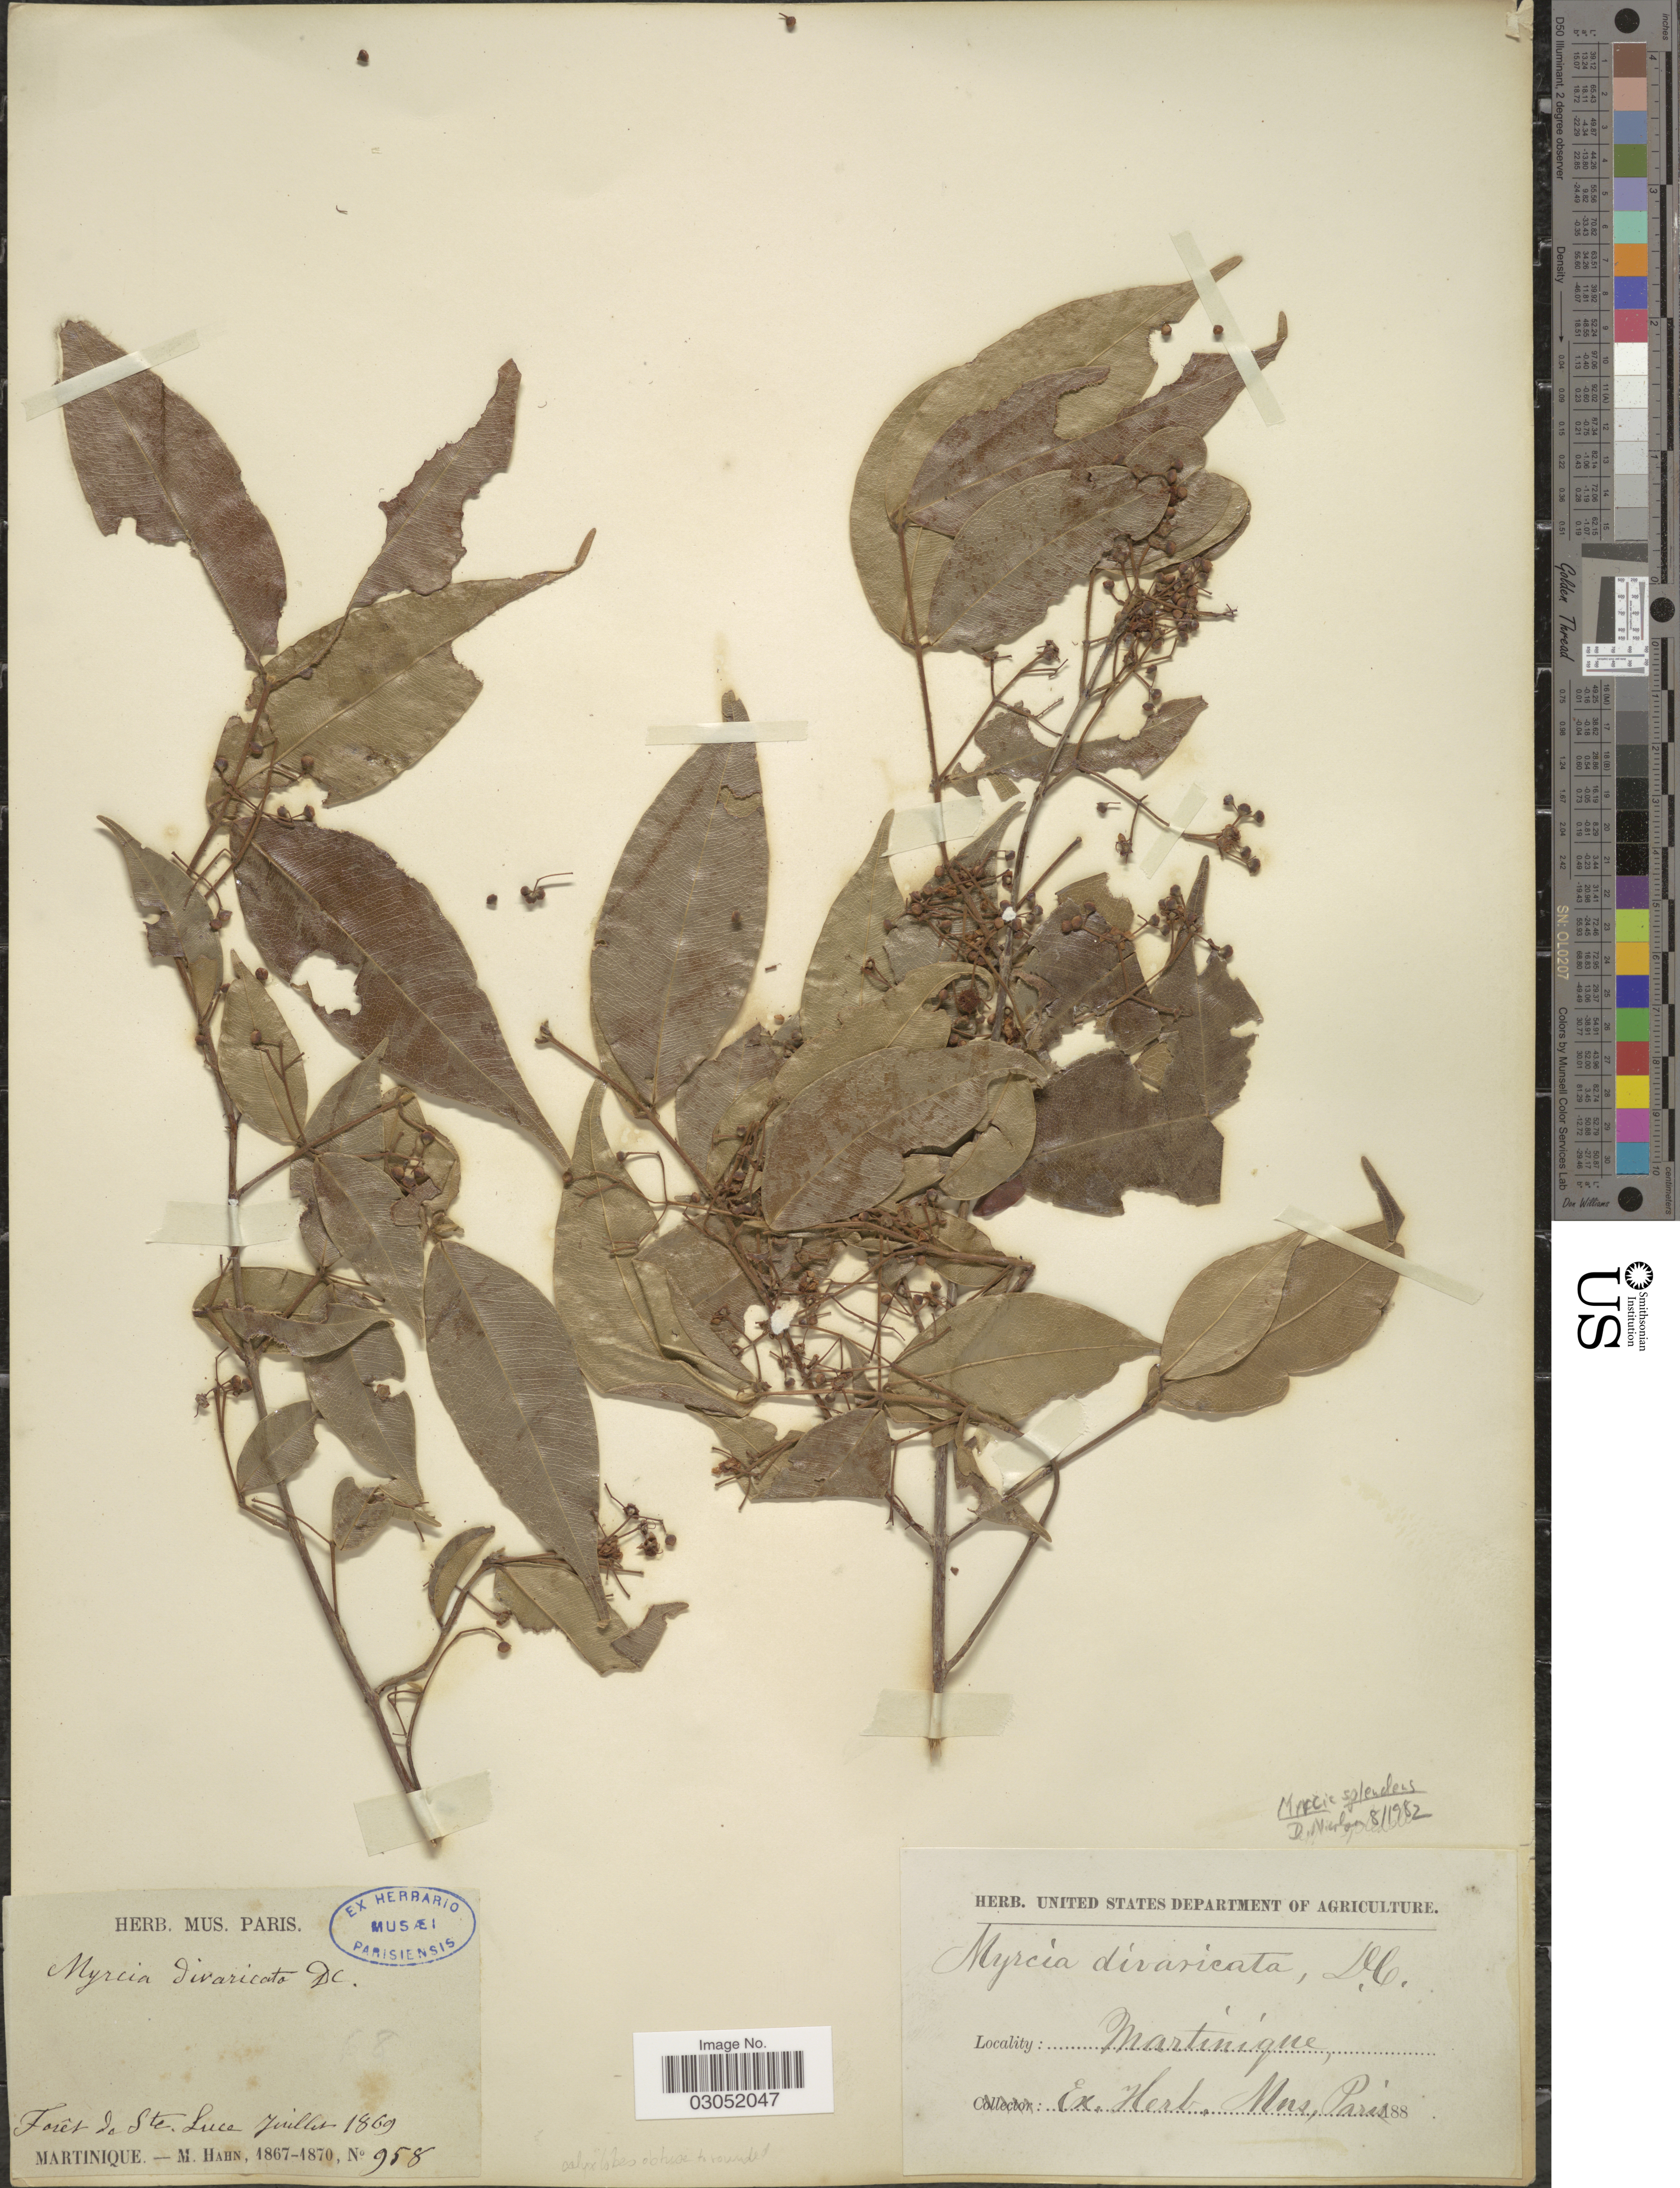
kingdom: Plantae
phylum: Tracheophyta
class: Magnoliopsida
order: Myrtales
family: Myrtaceae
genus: Myrcia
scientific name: Myrcia splendens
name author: (Sw.) DC.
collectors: M. Hahn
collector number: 958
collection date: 1869-07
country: Martinique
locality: Forêt de Ste. Luce.